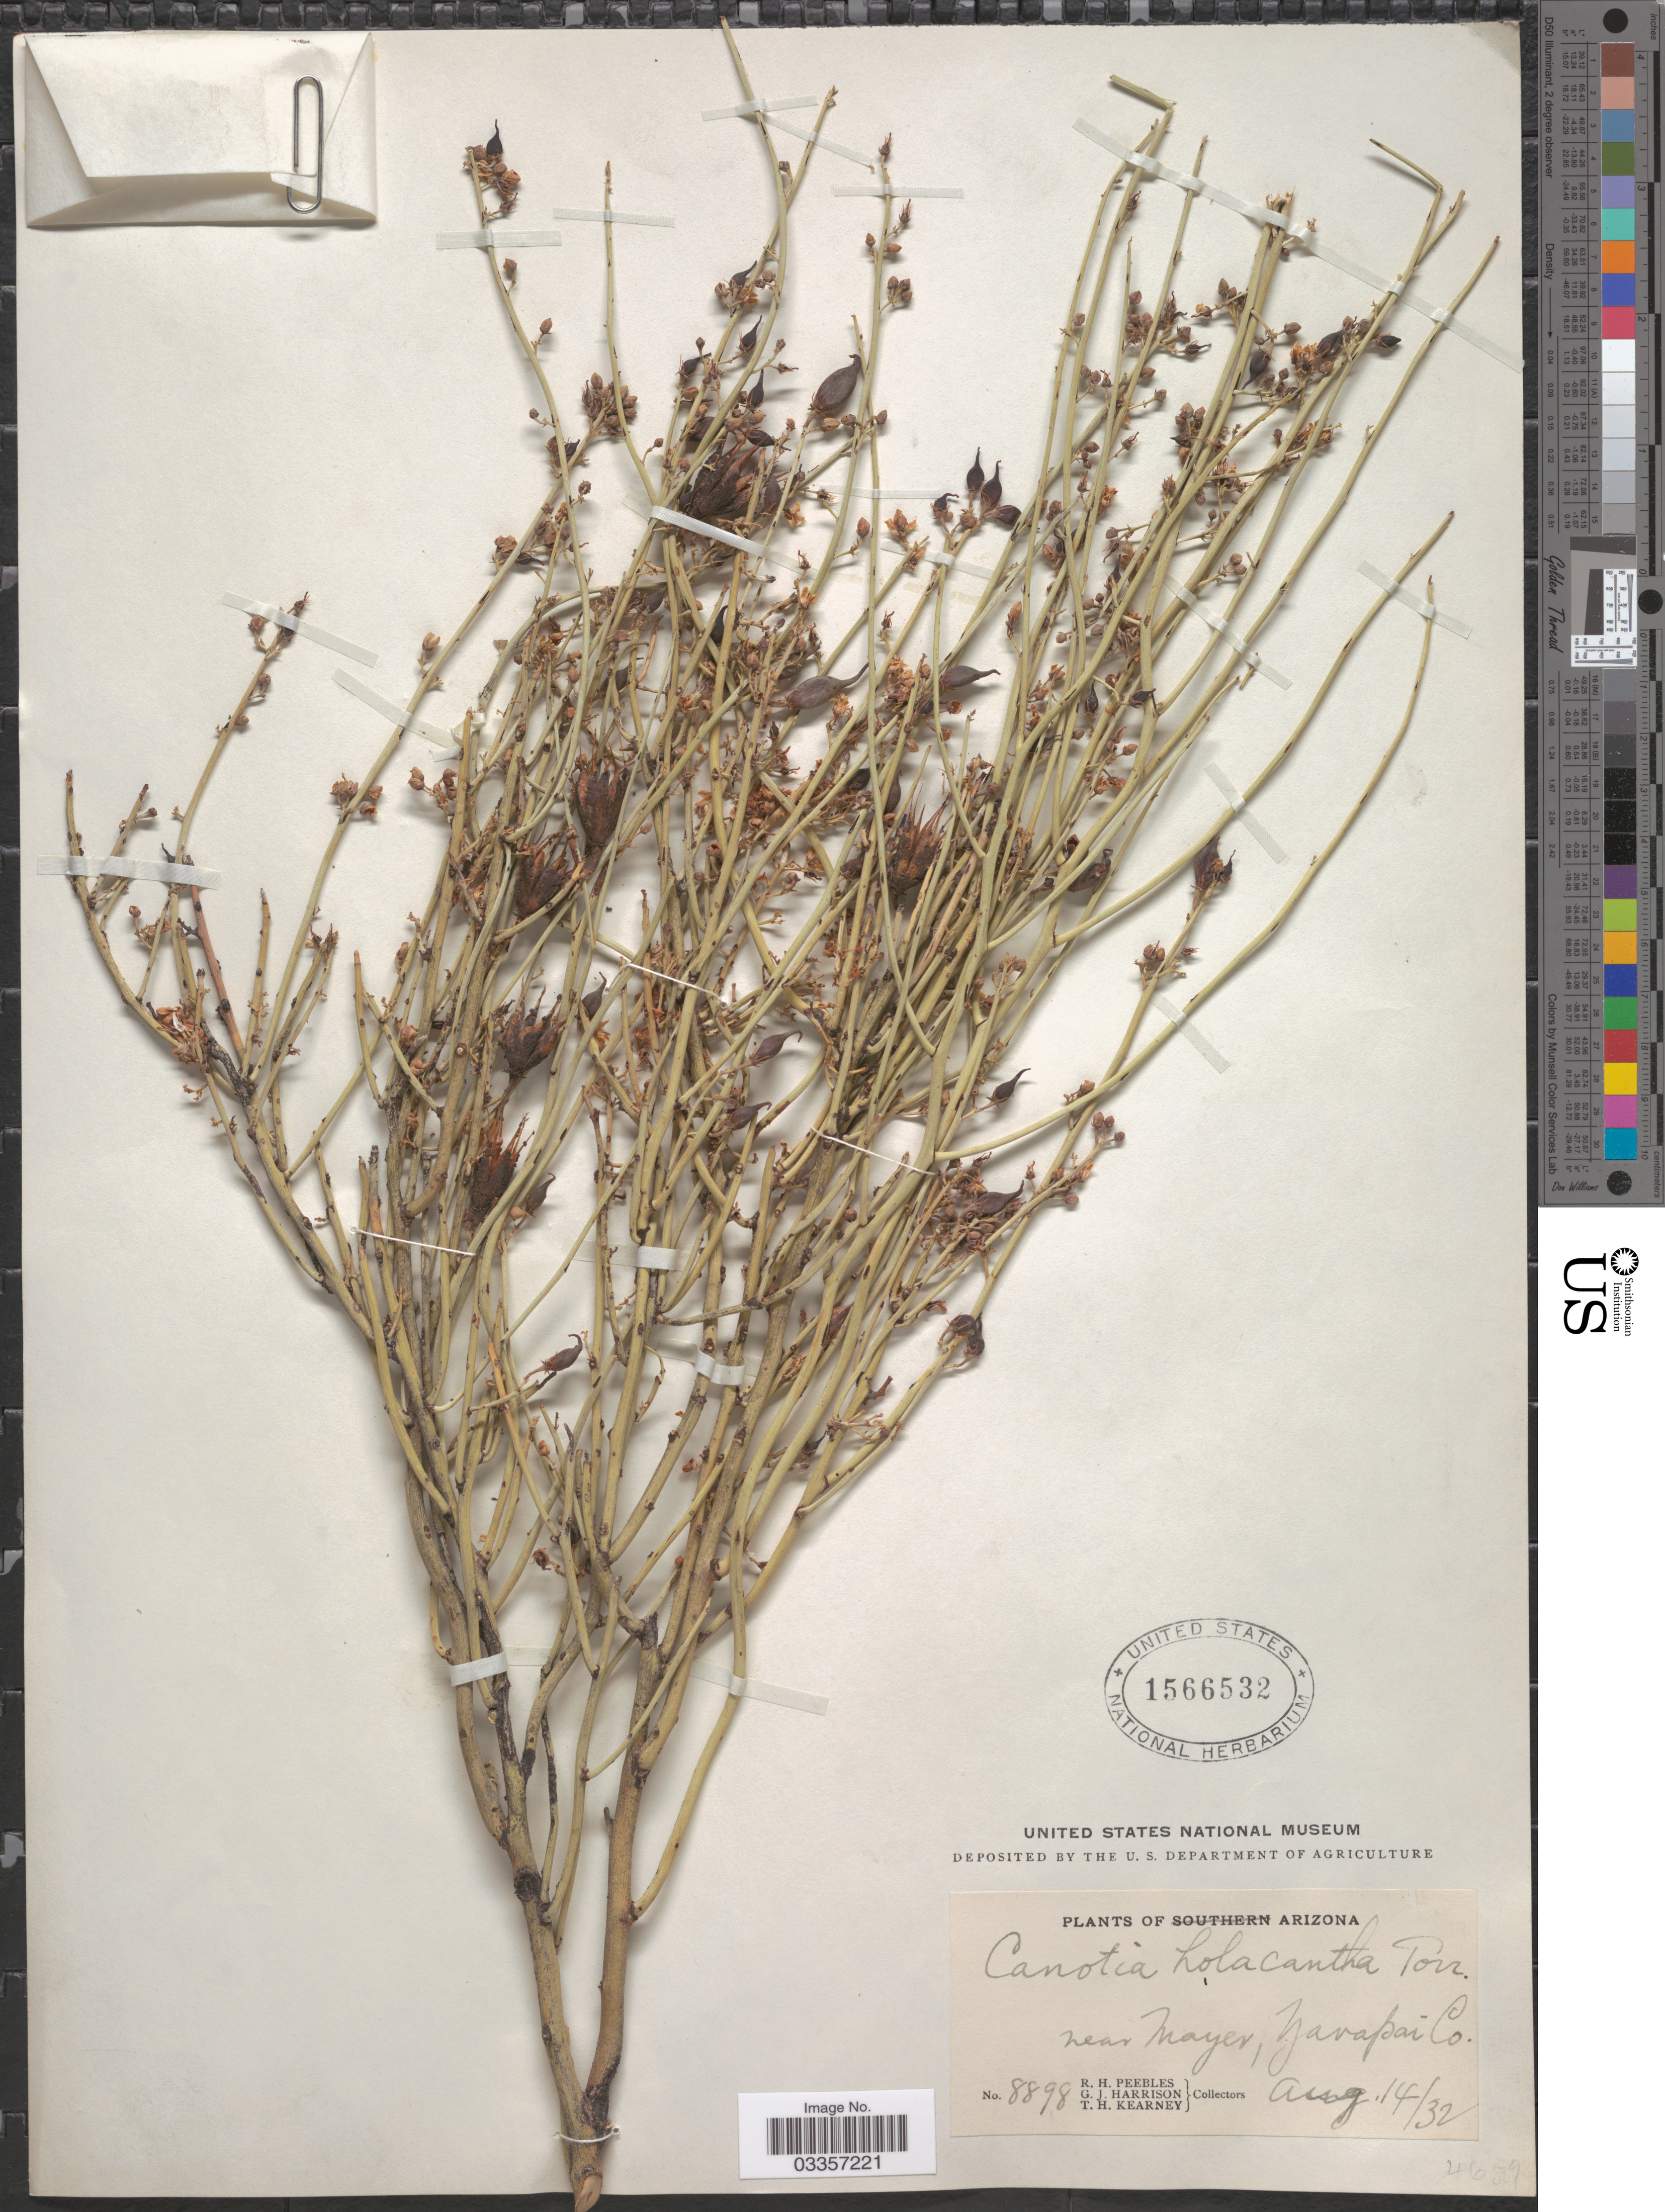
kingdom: Plantae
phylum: Tracheophyta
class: Magnoliopsida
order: Celastrales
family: Celastraceae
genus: Canotia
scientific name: Canotia holacantha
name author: Torr.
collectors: R. H. Peebles, G. J. Harrison & T. H. Kearney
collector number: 8898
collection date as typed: Transcribed d/m/y: 14/8/32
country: United States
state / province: Arizona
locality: Near Mayer, Yavapai Co.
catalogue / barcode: US 1566532